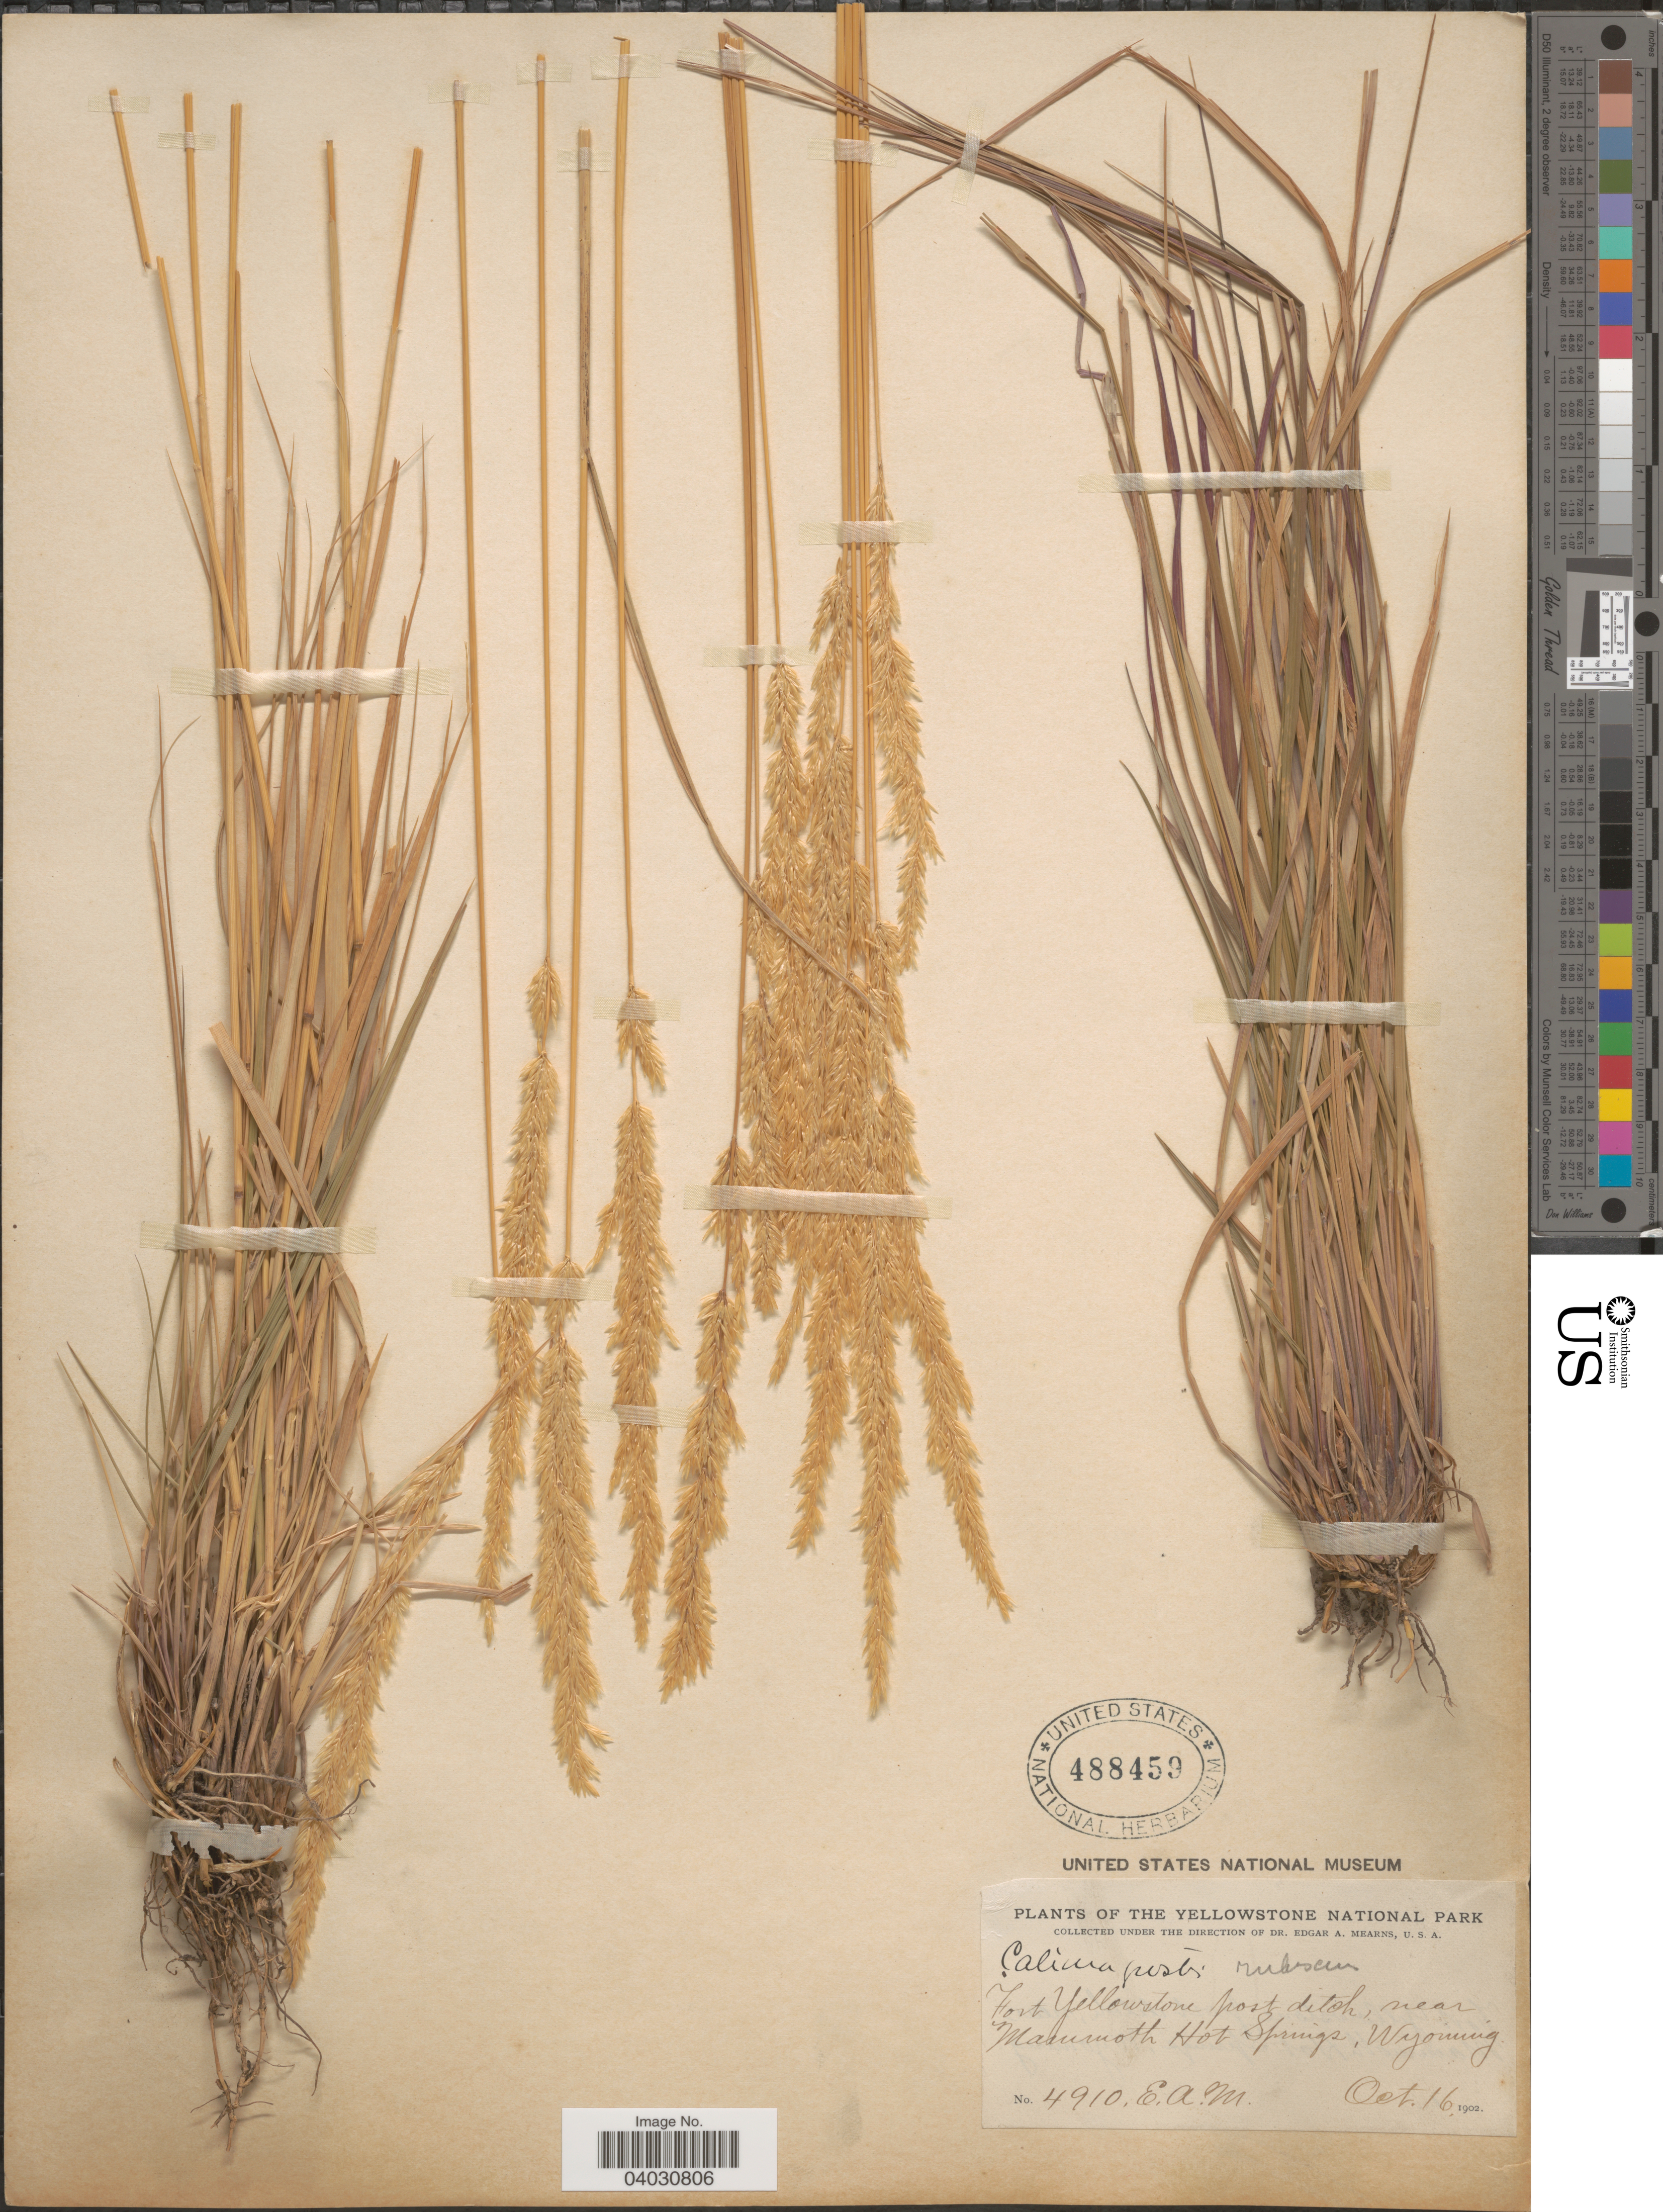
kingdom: Plantae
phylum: Tracheophyta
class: Liliopsida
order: Poales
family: Poaceae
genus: Calamagrostis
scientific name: Calamagrostis rubescens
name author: Buckley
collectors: E. A. Mearns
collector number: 4910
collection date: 1902-10-16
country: United States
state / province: Wyoming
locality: The Yellowstone National Park. Fort Yellowstone post ditch, near Mammoth Hot Springs.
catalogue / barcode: US 488459